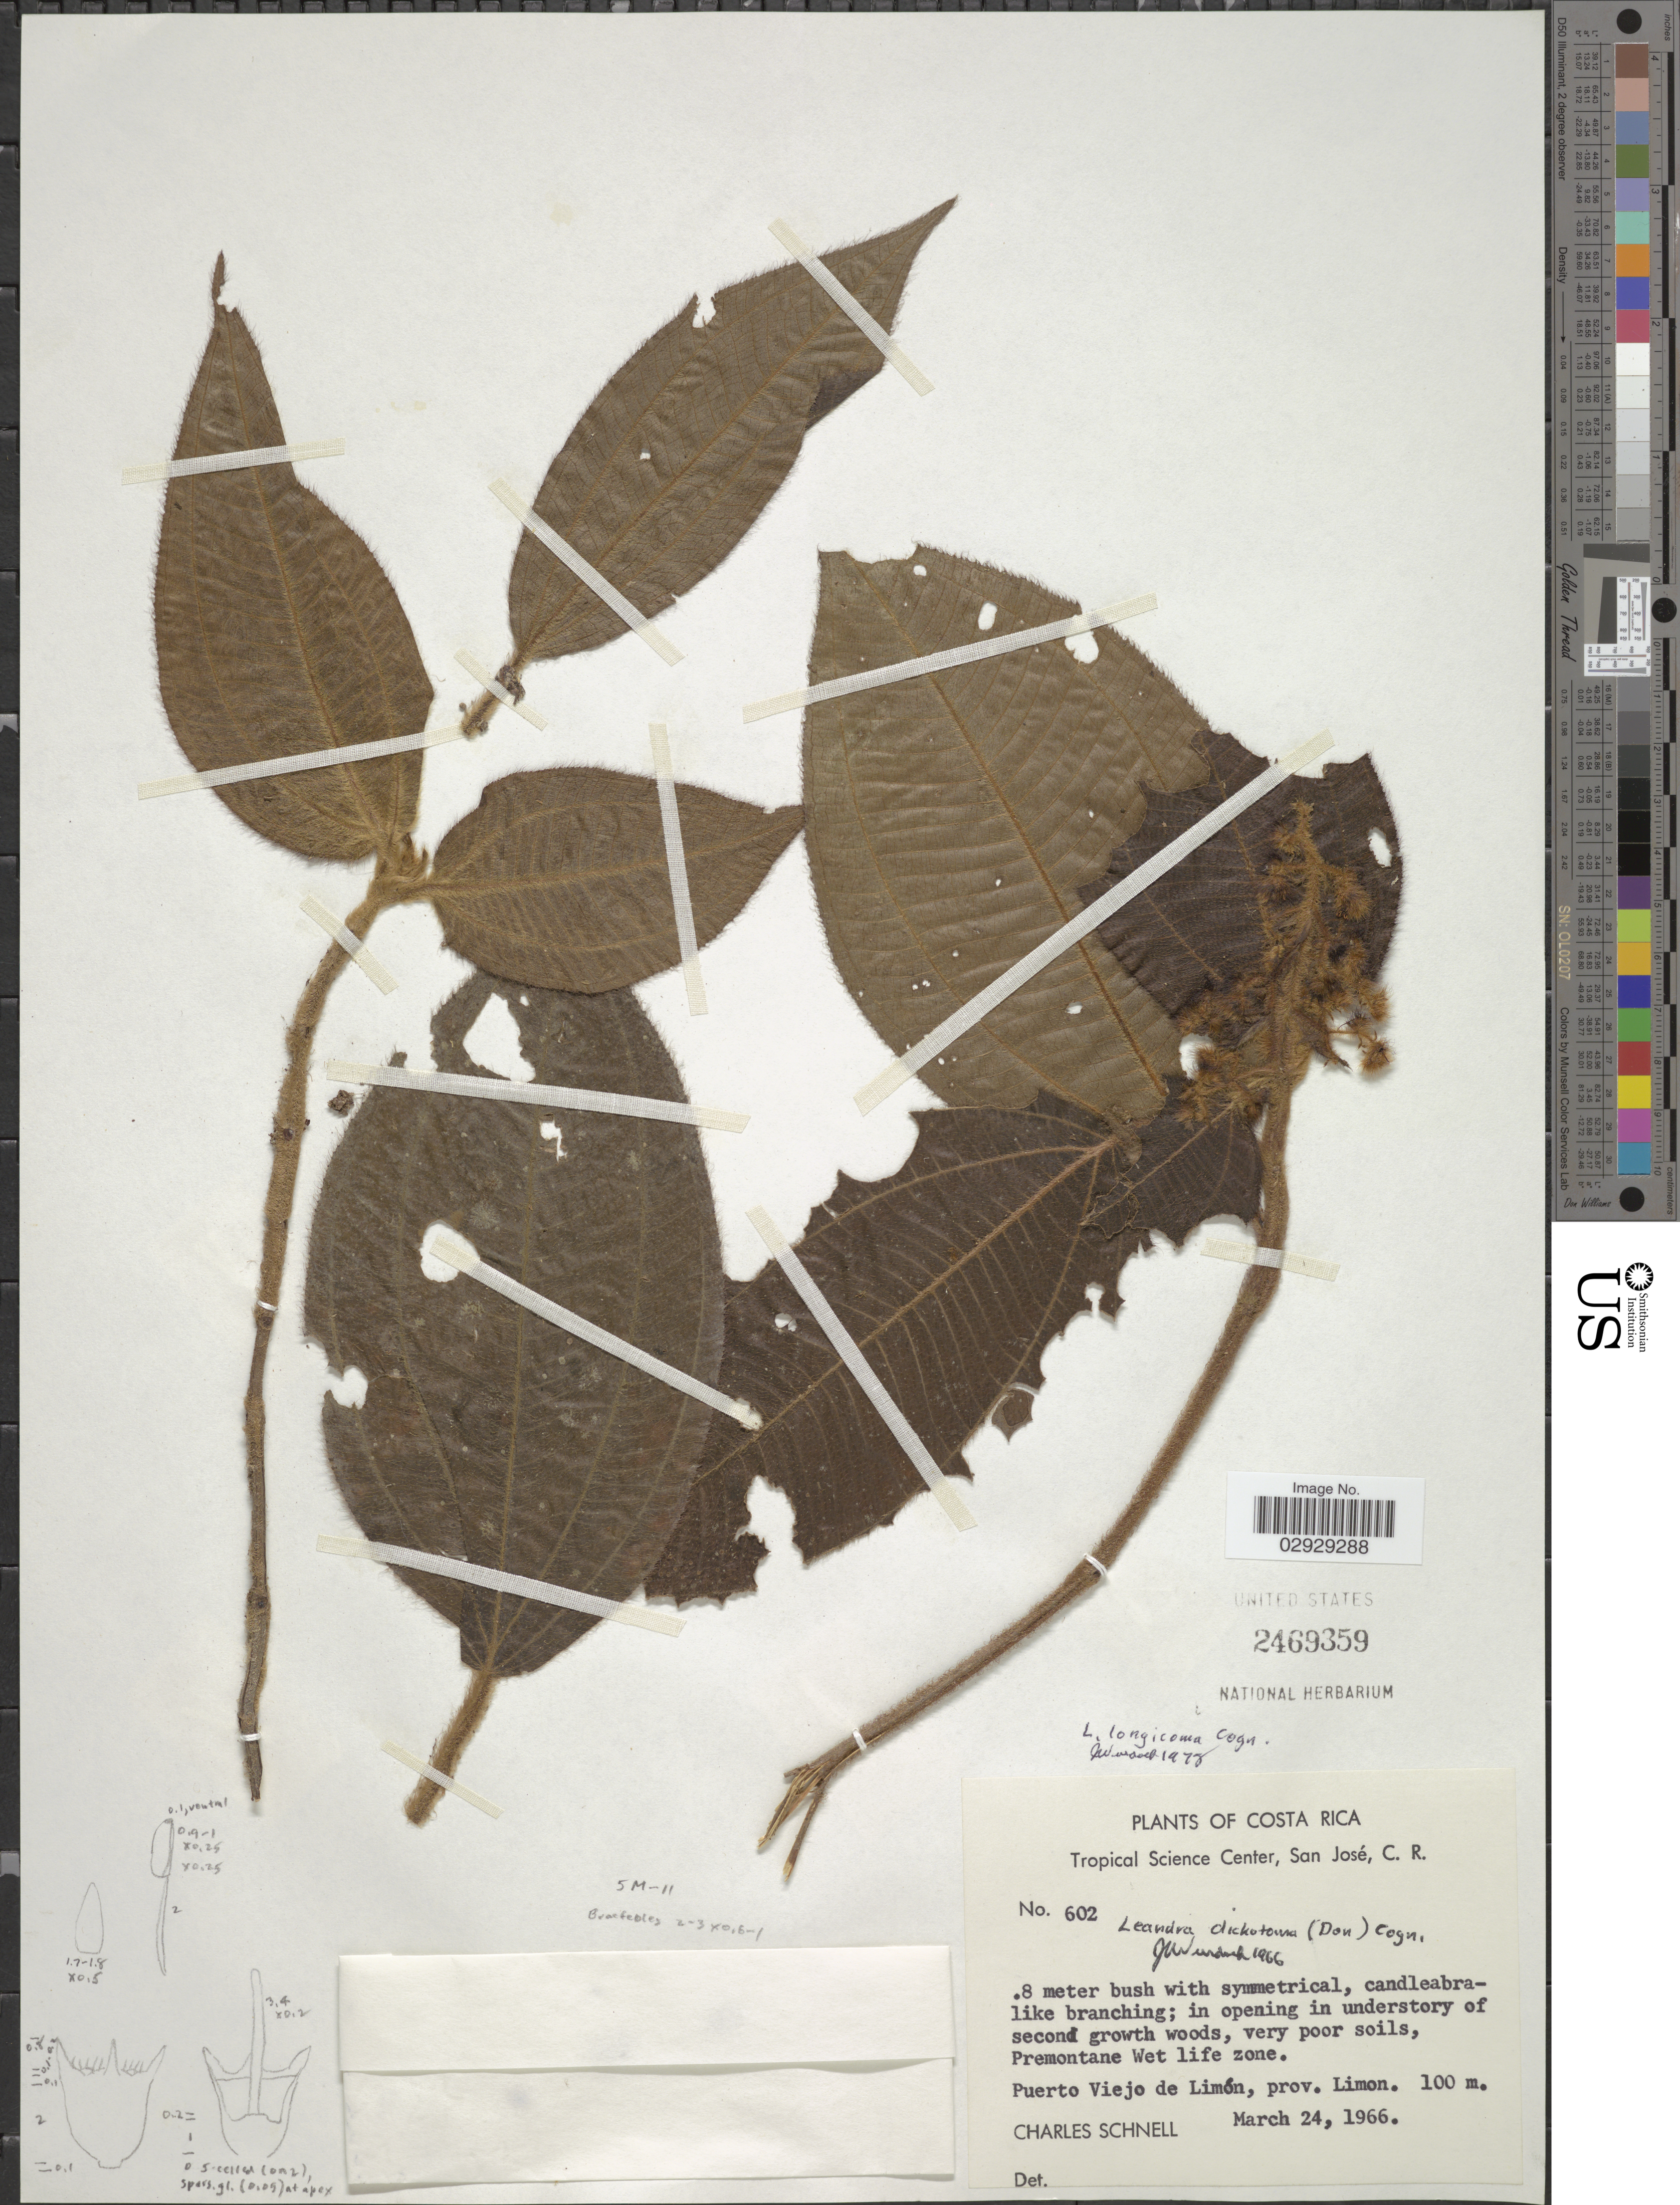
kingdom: Plantae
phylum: Tracheophyta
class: Magnoliopsida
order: Myrtales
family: Melastomataceae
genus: Leandra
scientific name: Leandra longicoma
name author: Cogn.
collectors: C. Schnell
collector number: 602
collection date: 1966-03-24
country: Costa Rica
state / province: Limón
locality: Puerto Viejo de Limón.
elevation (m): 100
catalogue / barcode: US 2469359